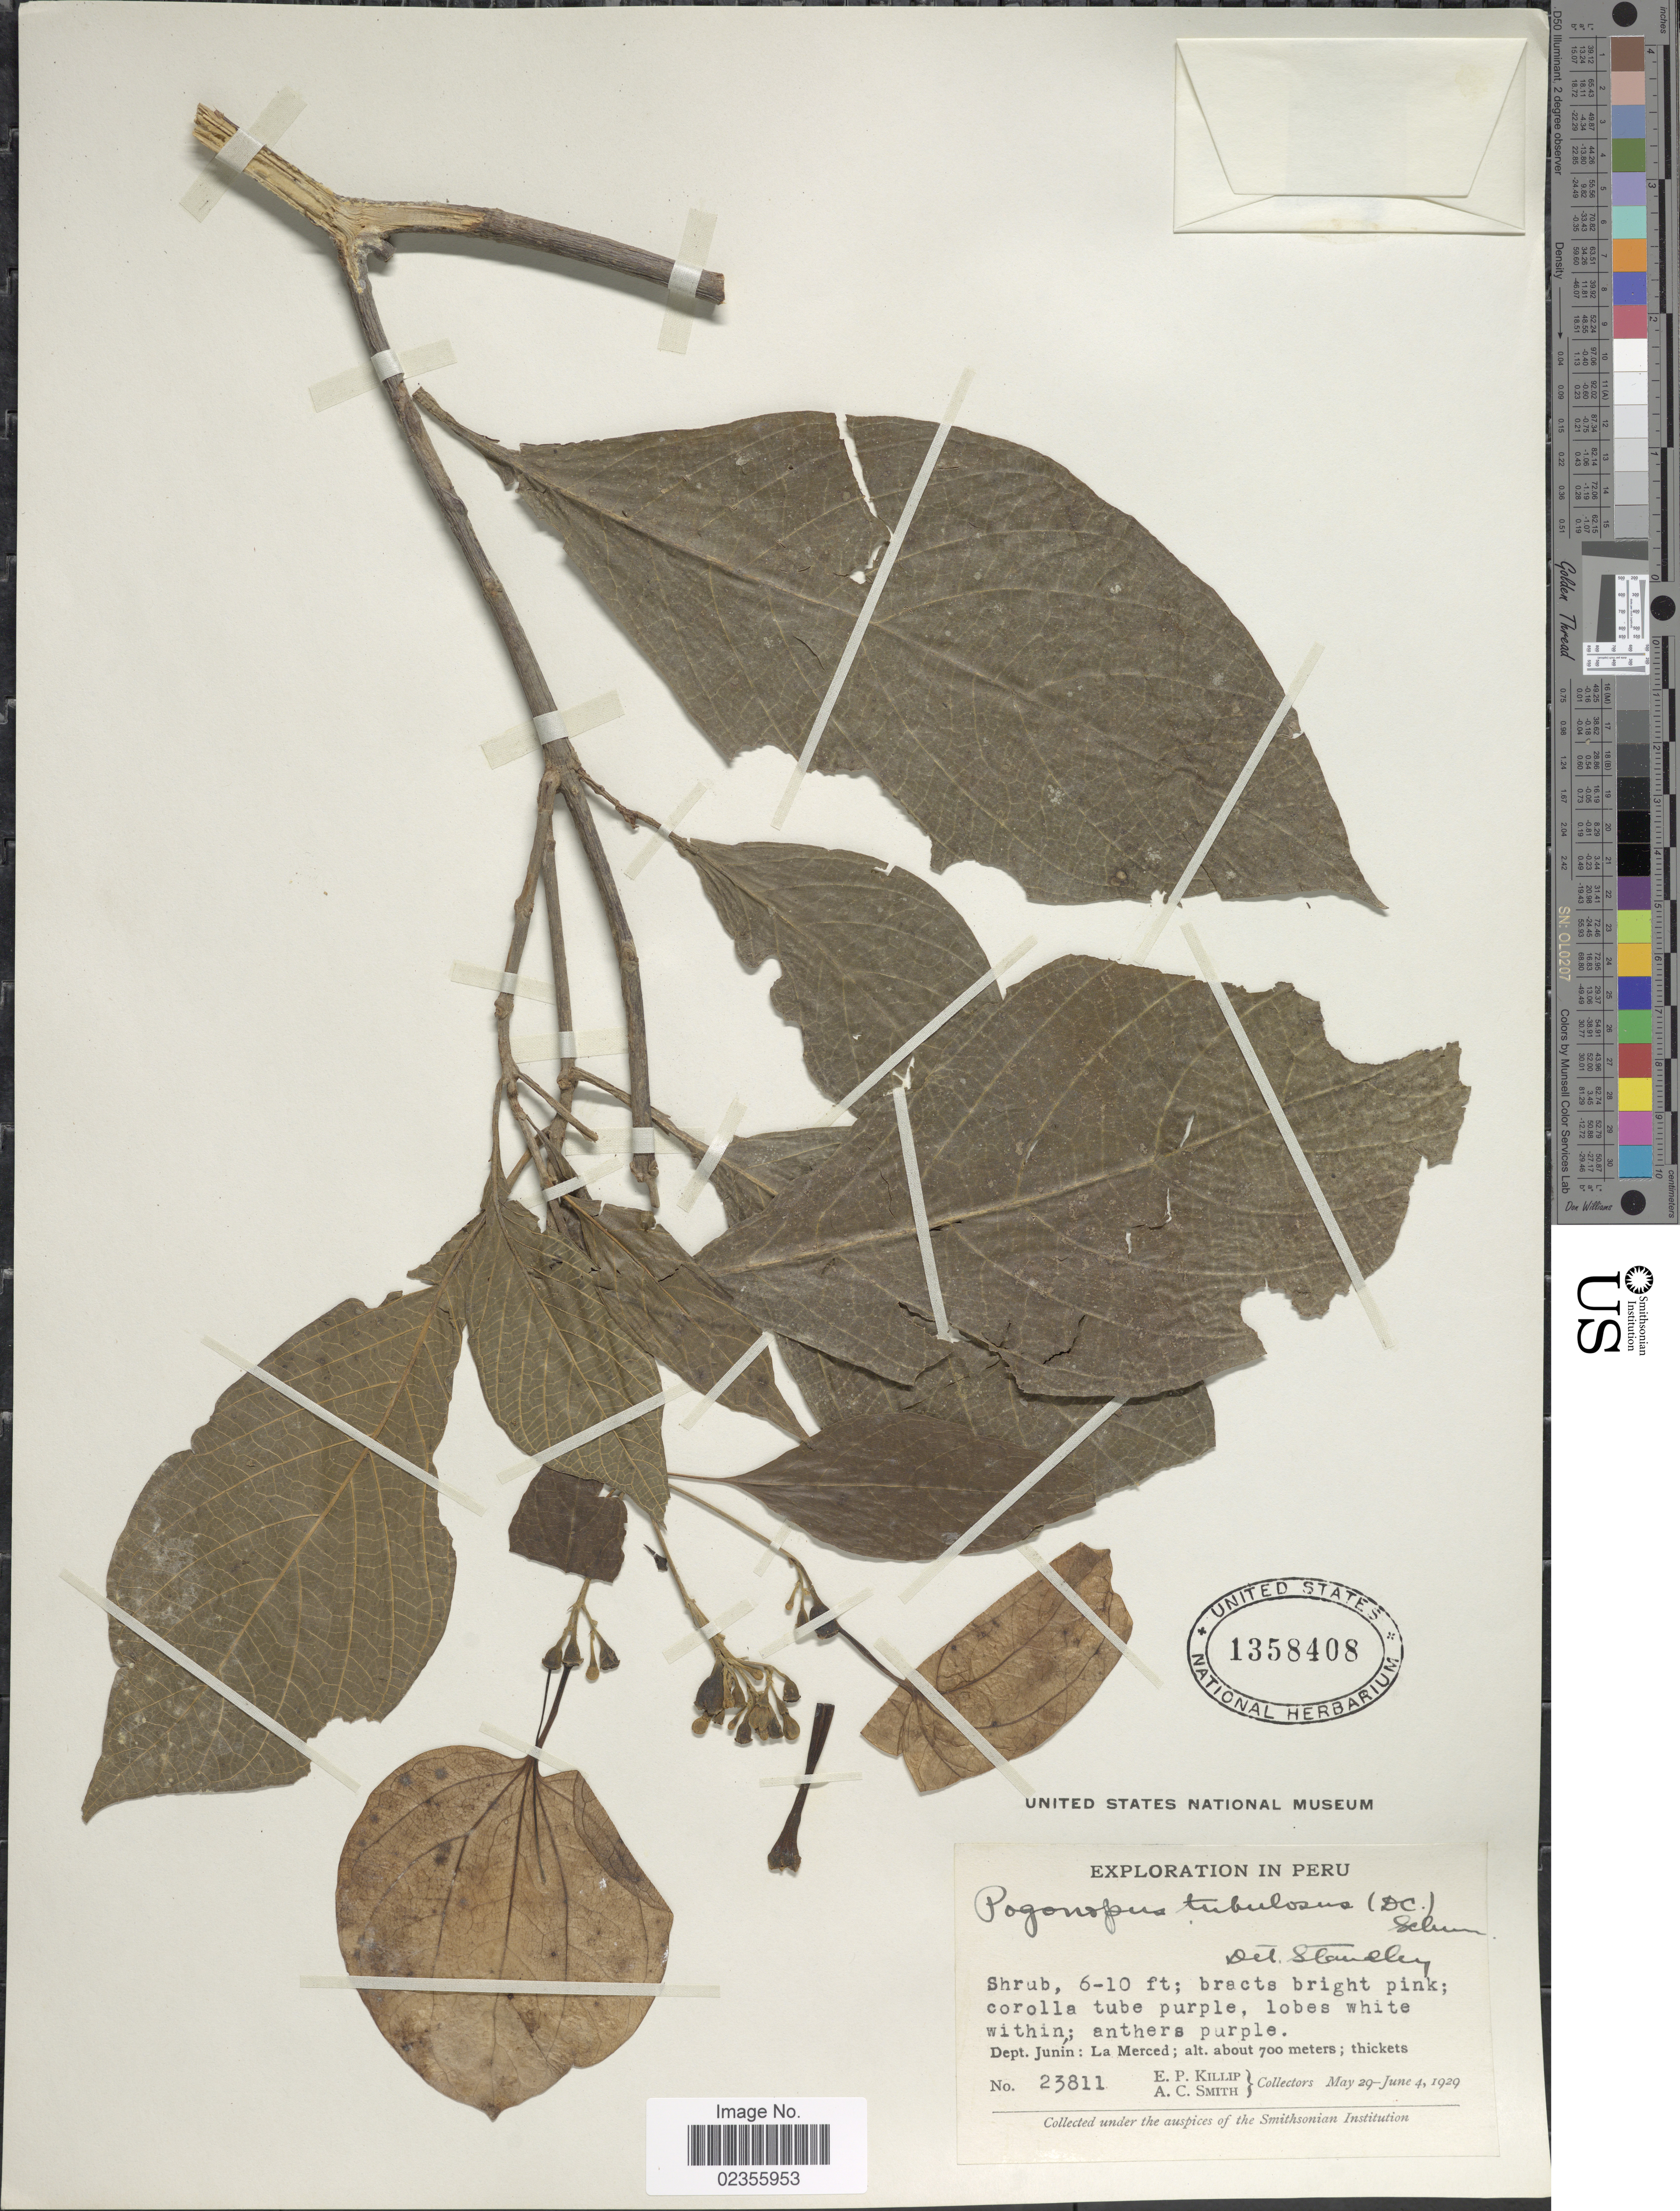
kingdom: Plantae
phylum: Tracheophyta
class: Magnoliopsida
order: Gentianales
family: Rubiaceae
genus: Pogonopus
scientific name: Pogonopus tubulosus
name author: (A. Rich. in DC.) K. Schum.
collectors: E. P. Killip & A. C. Smith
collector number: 23811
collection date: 1929-05-29/1929-06-04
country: Peru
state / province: Junín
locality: Dept. Junín: La Merced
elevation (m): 700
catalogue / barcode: US 1358408